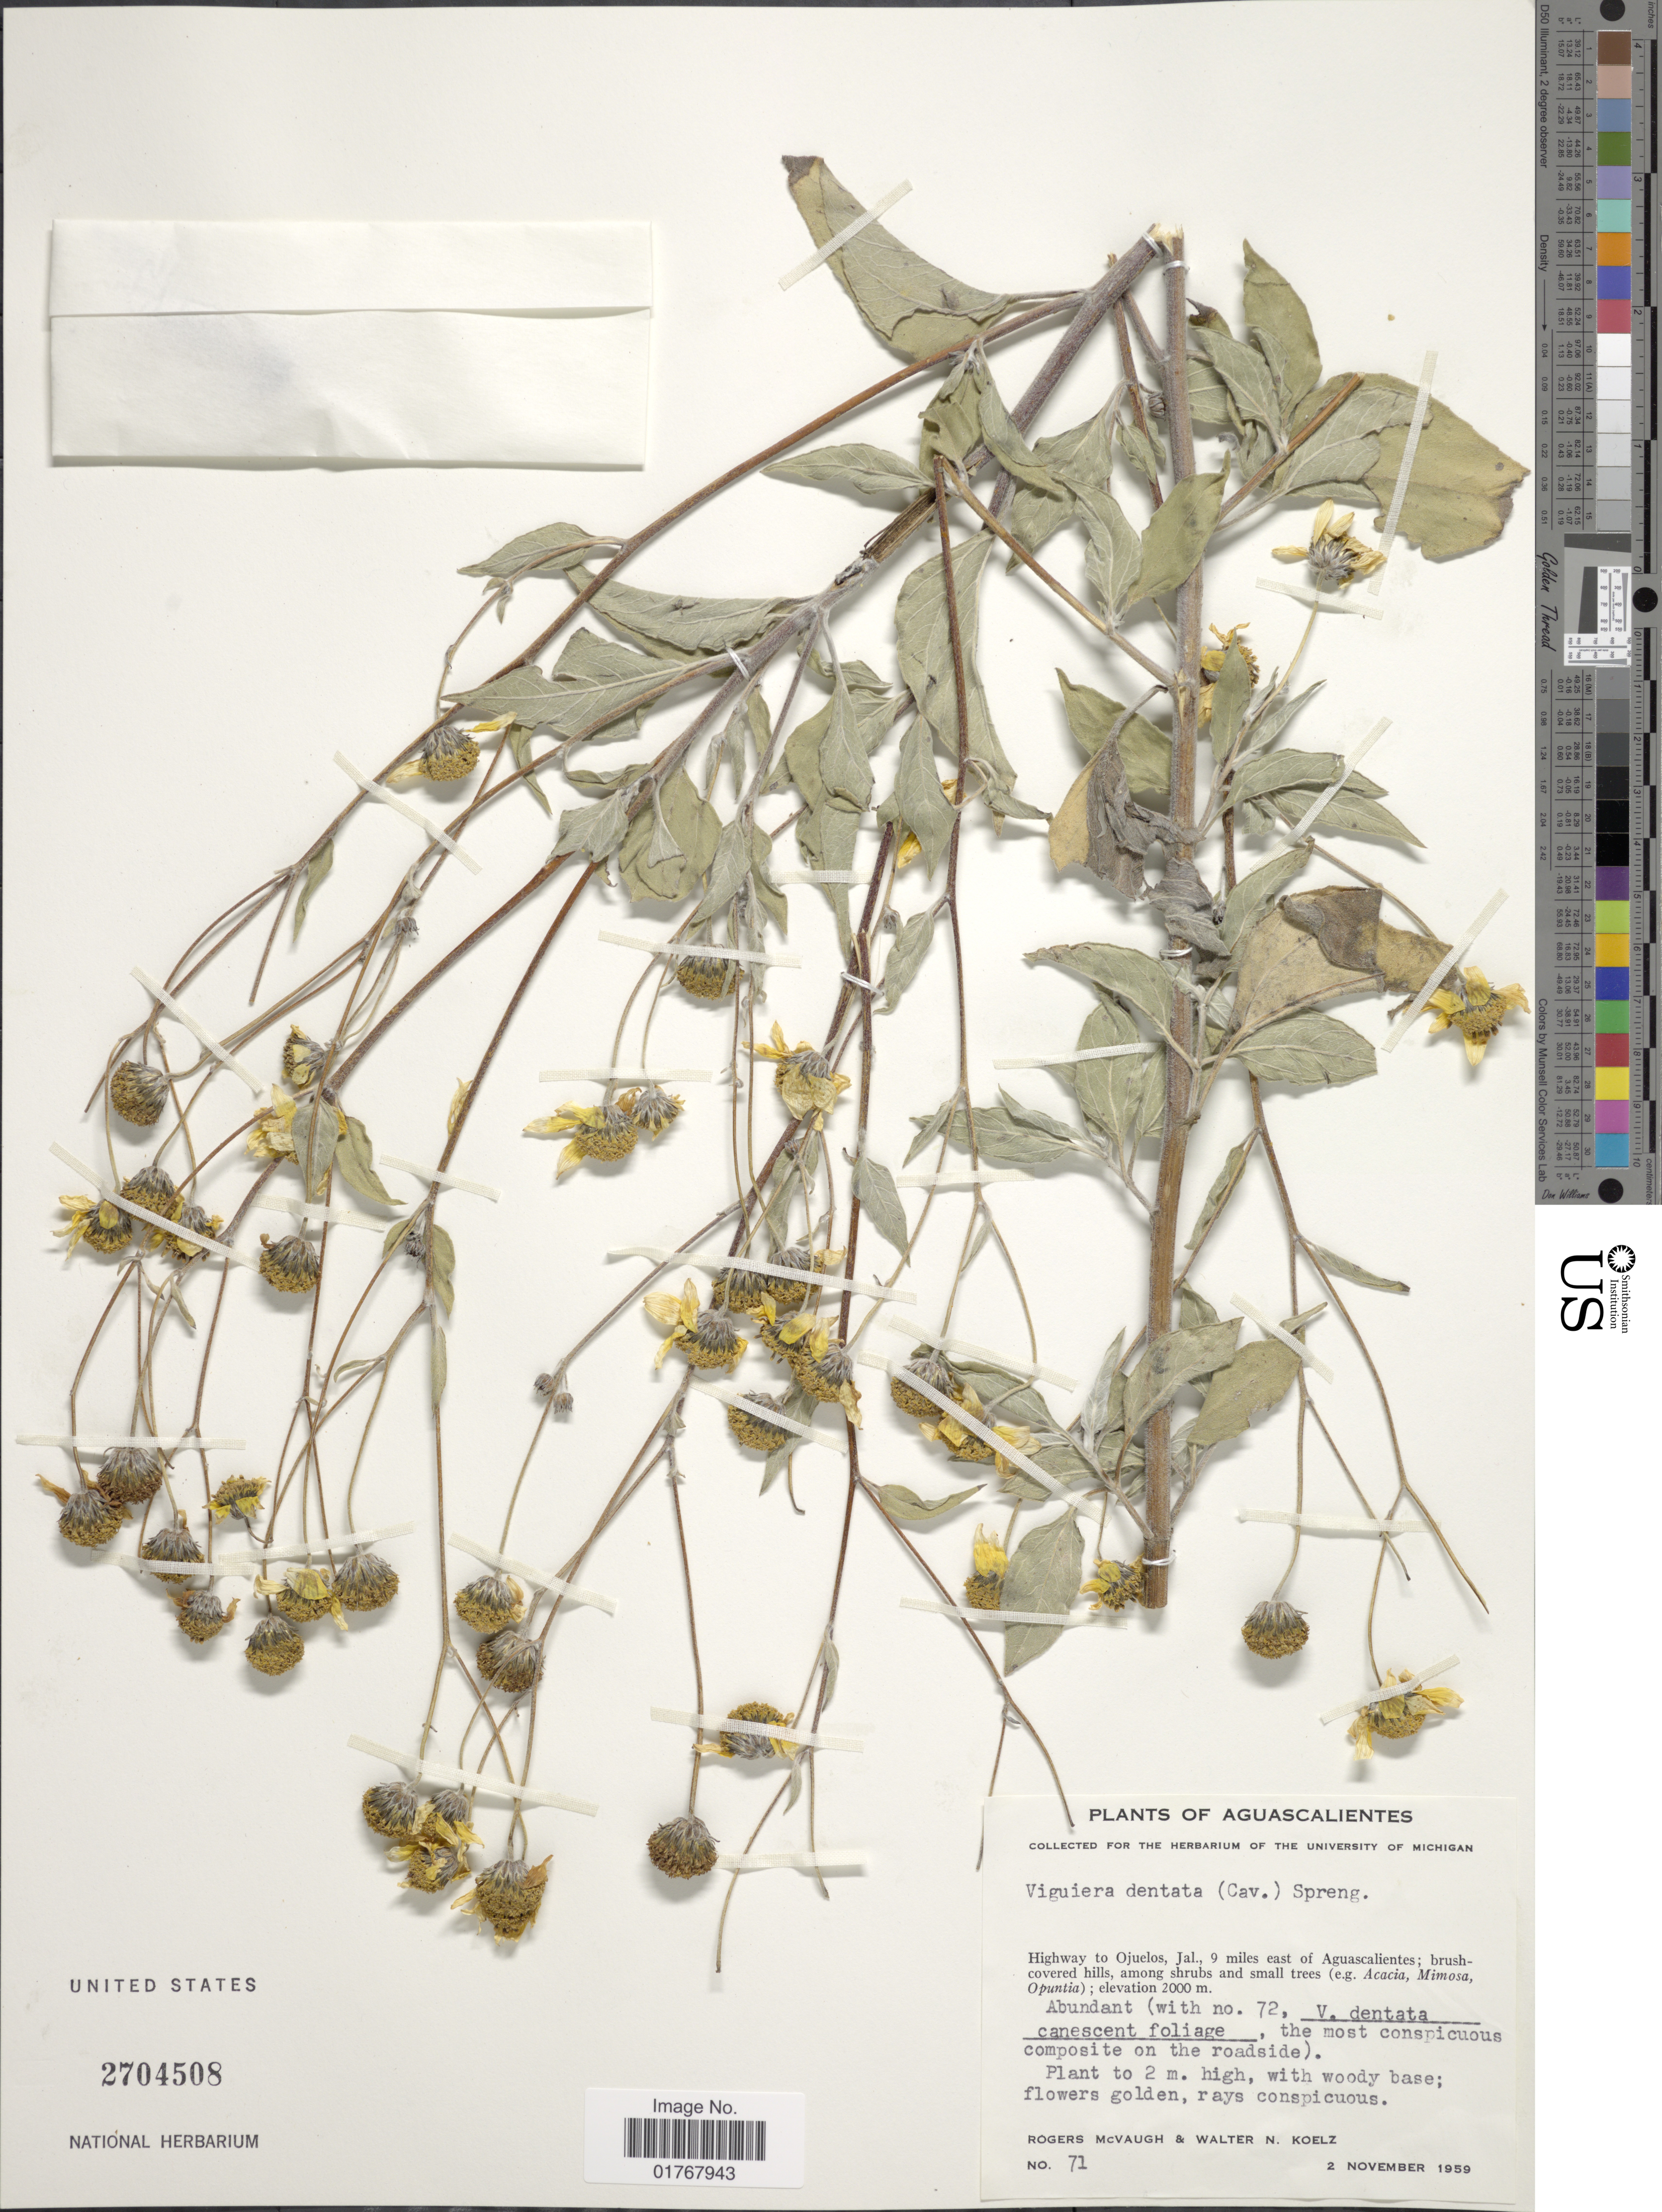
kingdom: Plantae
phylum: Tracheophyta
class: Magnoliopsida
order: Asterales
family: Asteraceae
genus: Viguiera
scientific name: Viguiera dentata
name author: (Cav.) Spreng.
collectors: R. McVaugh & W. N. Koelz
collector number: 71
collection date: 1959-11-02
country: Mexico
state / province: Aguascalientes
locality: Highway to Ojuclos, Jal., 9 miles east of Aguascalientes; brush-covered hills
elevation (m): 2000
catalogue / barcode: US 2704508